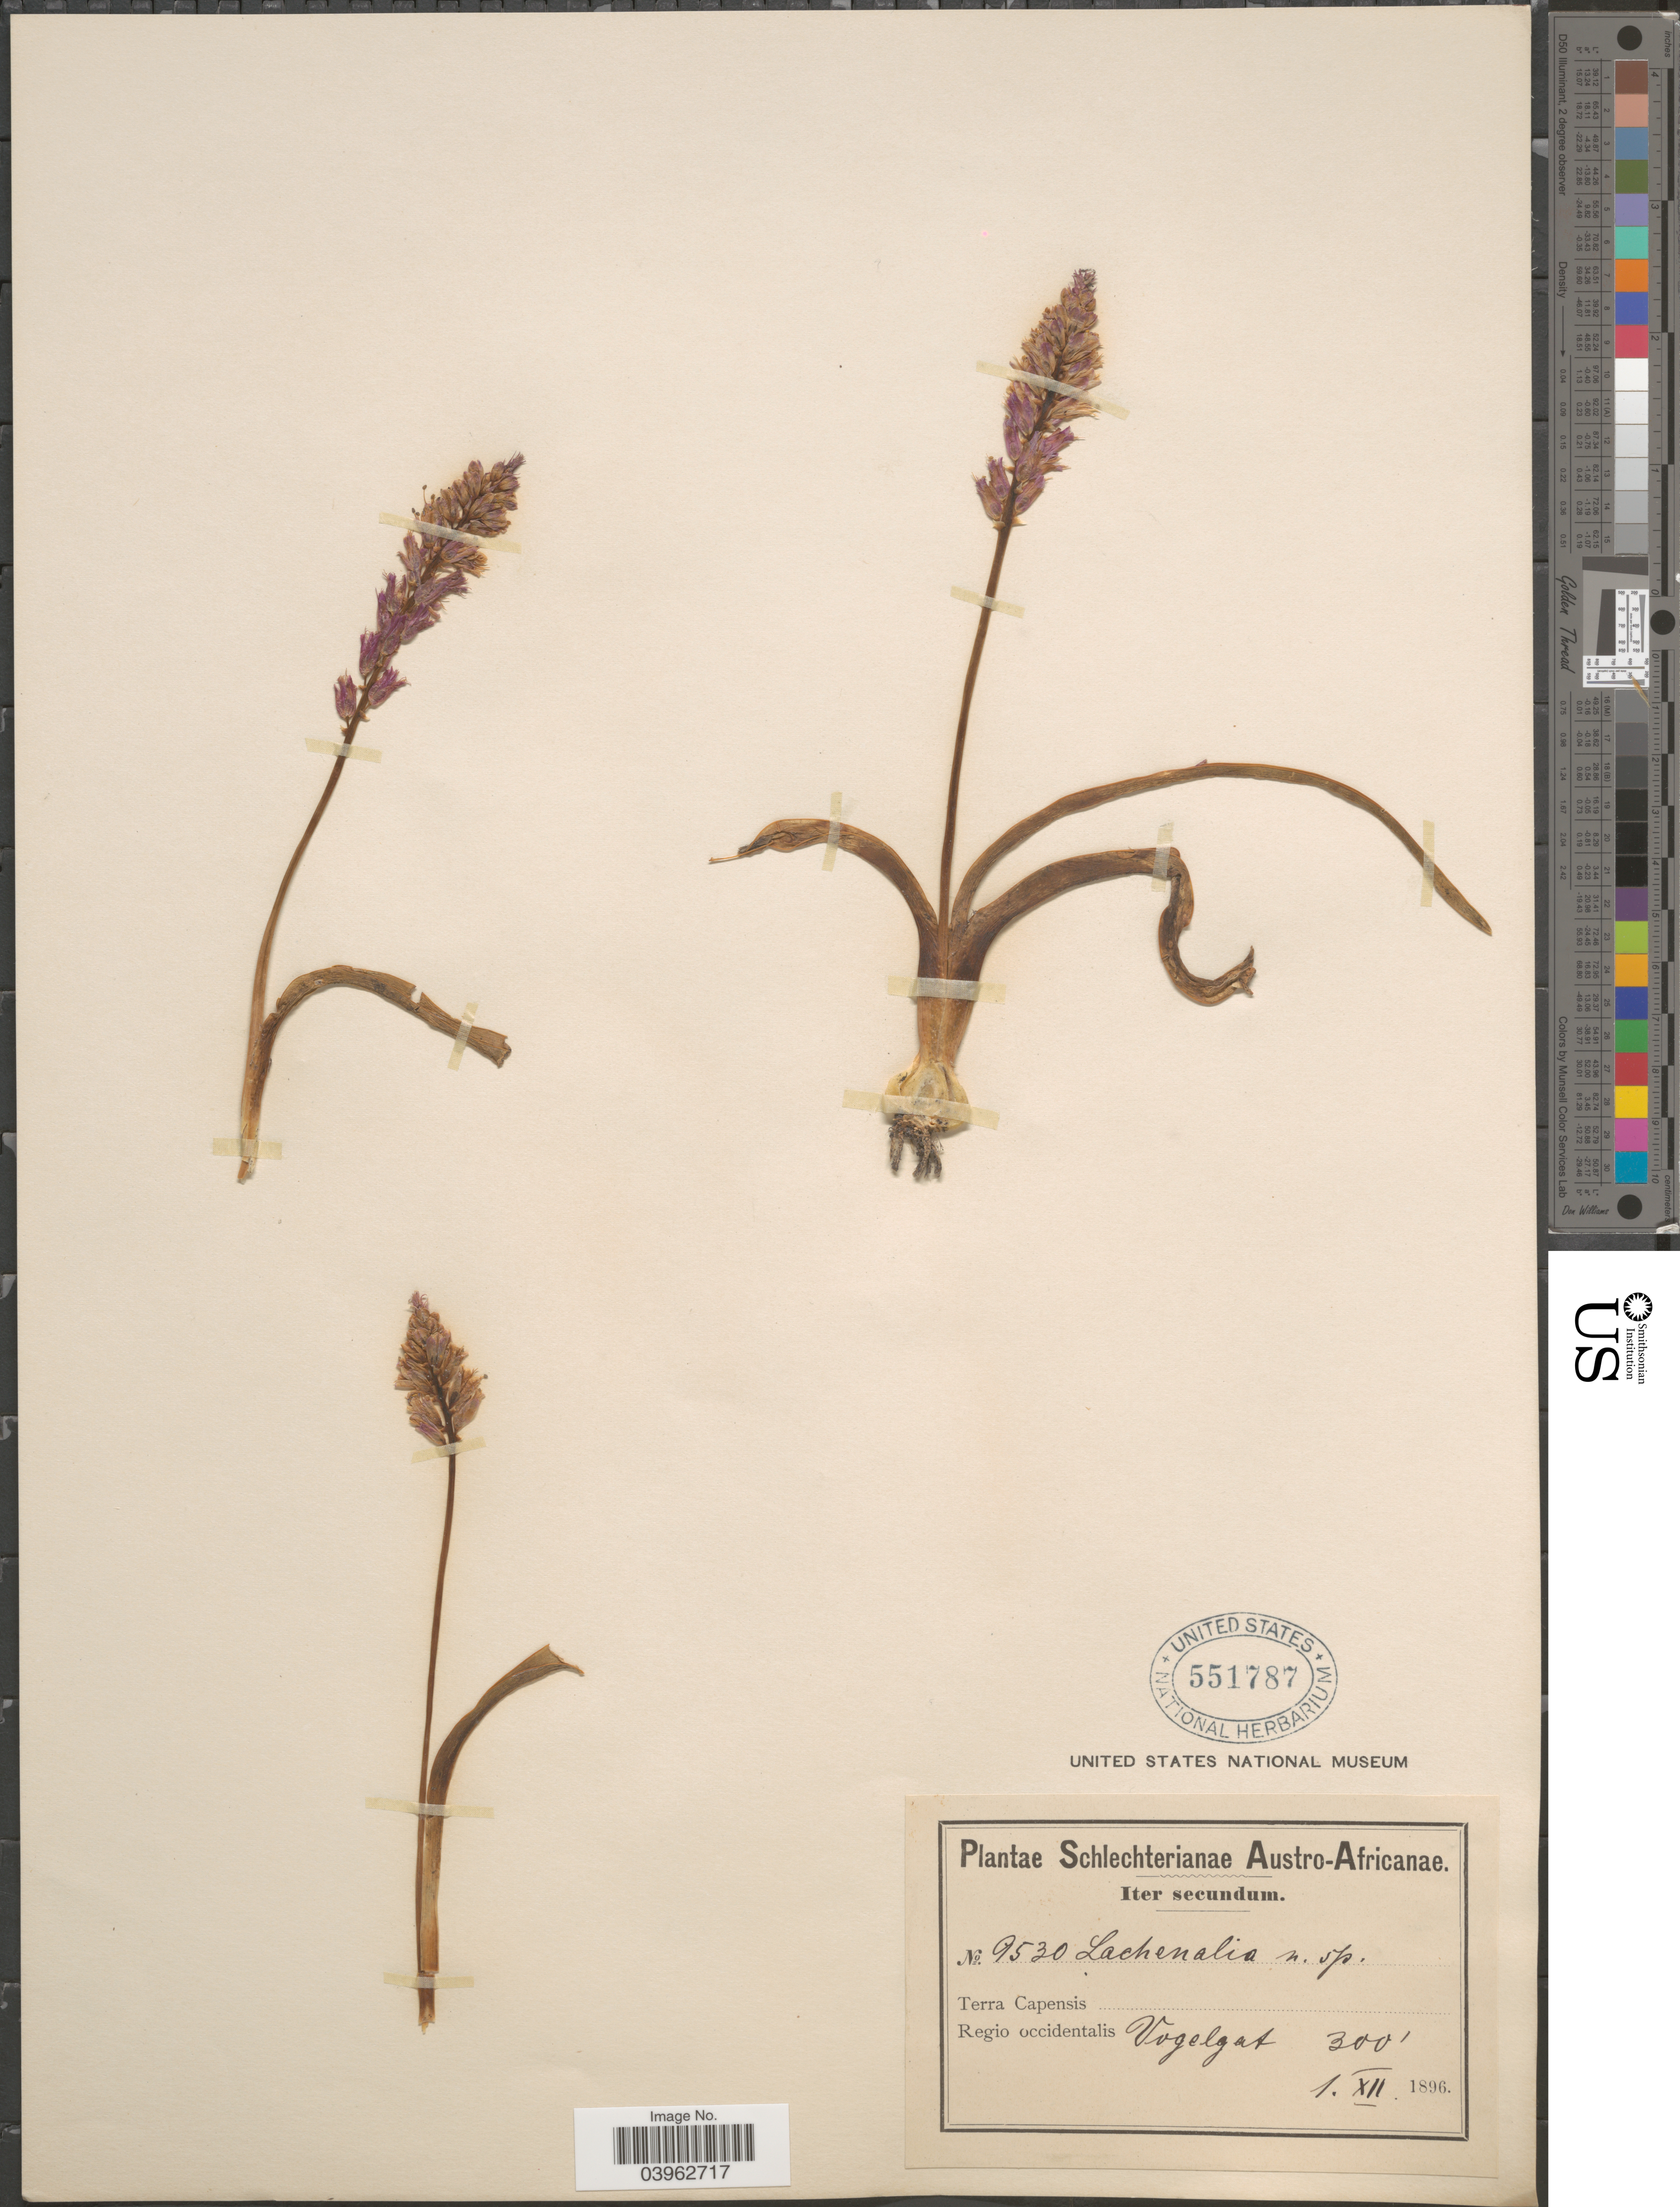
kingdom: Plantae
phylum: Tracheophyta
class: Liliopsida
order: Asparagales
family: Asparagaceae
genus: Lachenalia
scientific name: Lachenalia sp.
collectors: Schlechter, --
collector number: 9530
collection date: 1896-12-01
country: South Africa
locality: Austro-Africanae. Terra Capensis. Regio occidentalis Vogelgat.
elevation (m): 91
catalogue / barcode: US 551787